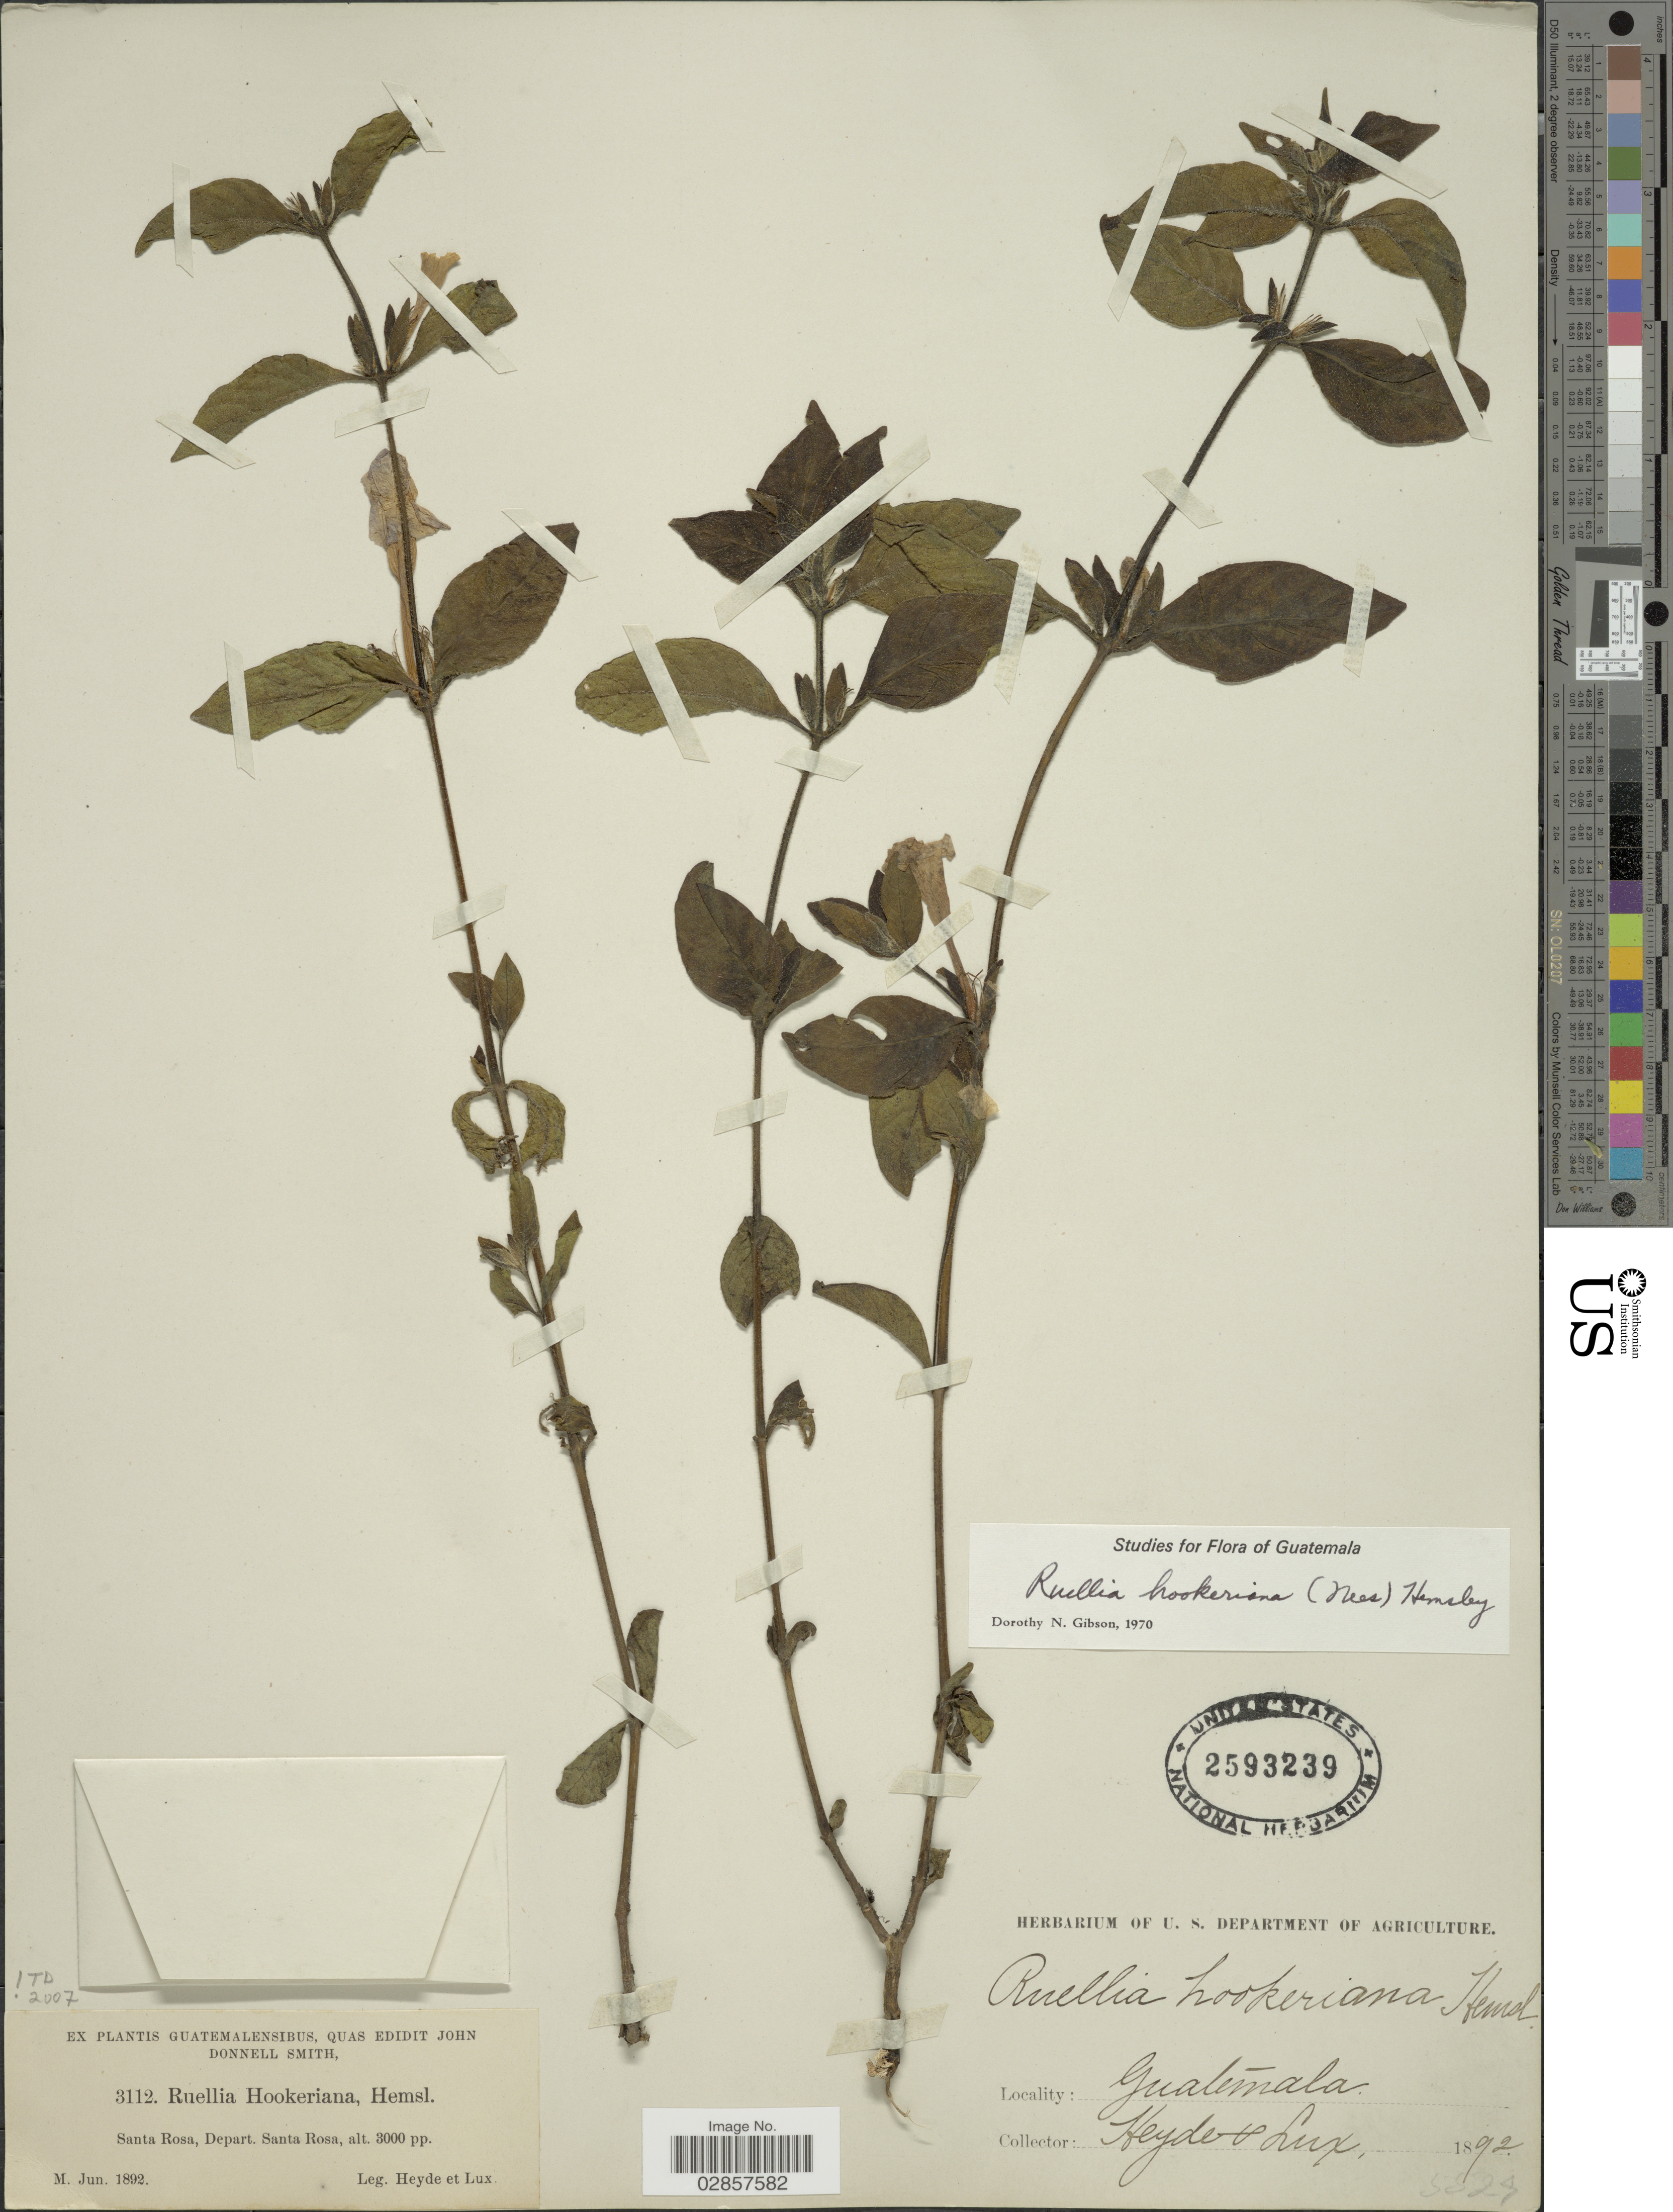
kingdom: Plantae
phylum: Tracheophyta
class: Magnoliopsida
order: Lamiales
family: Acanthaceae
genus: Ruellia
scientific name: Ruellia hookeriana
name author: (Nees) Hemsl.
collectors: Heyde & Lux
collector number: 3112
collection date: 1892-06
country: Guatemala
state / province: Santa Rosa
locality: Depart. Santa Rosa.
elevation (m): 914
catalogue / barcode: US 2593239